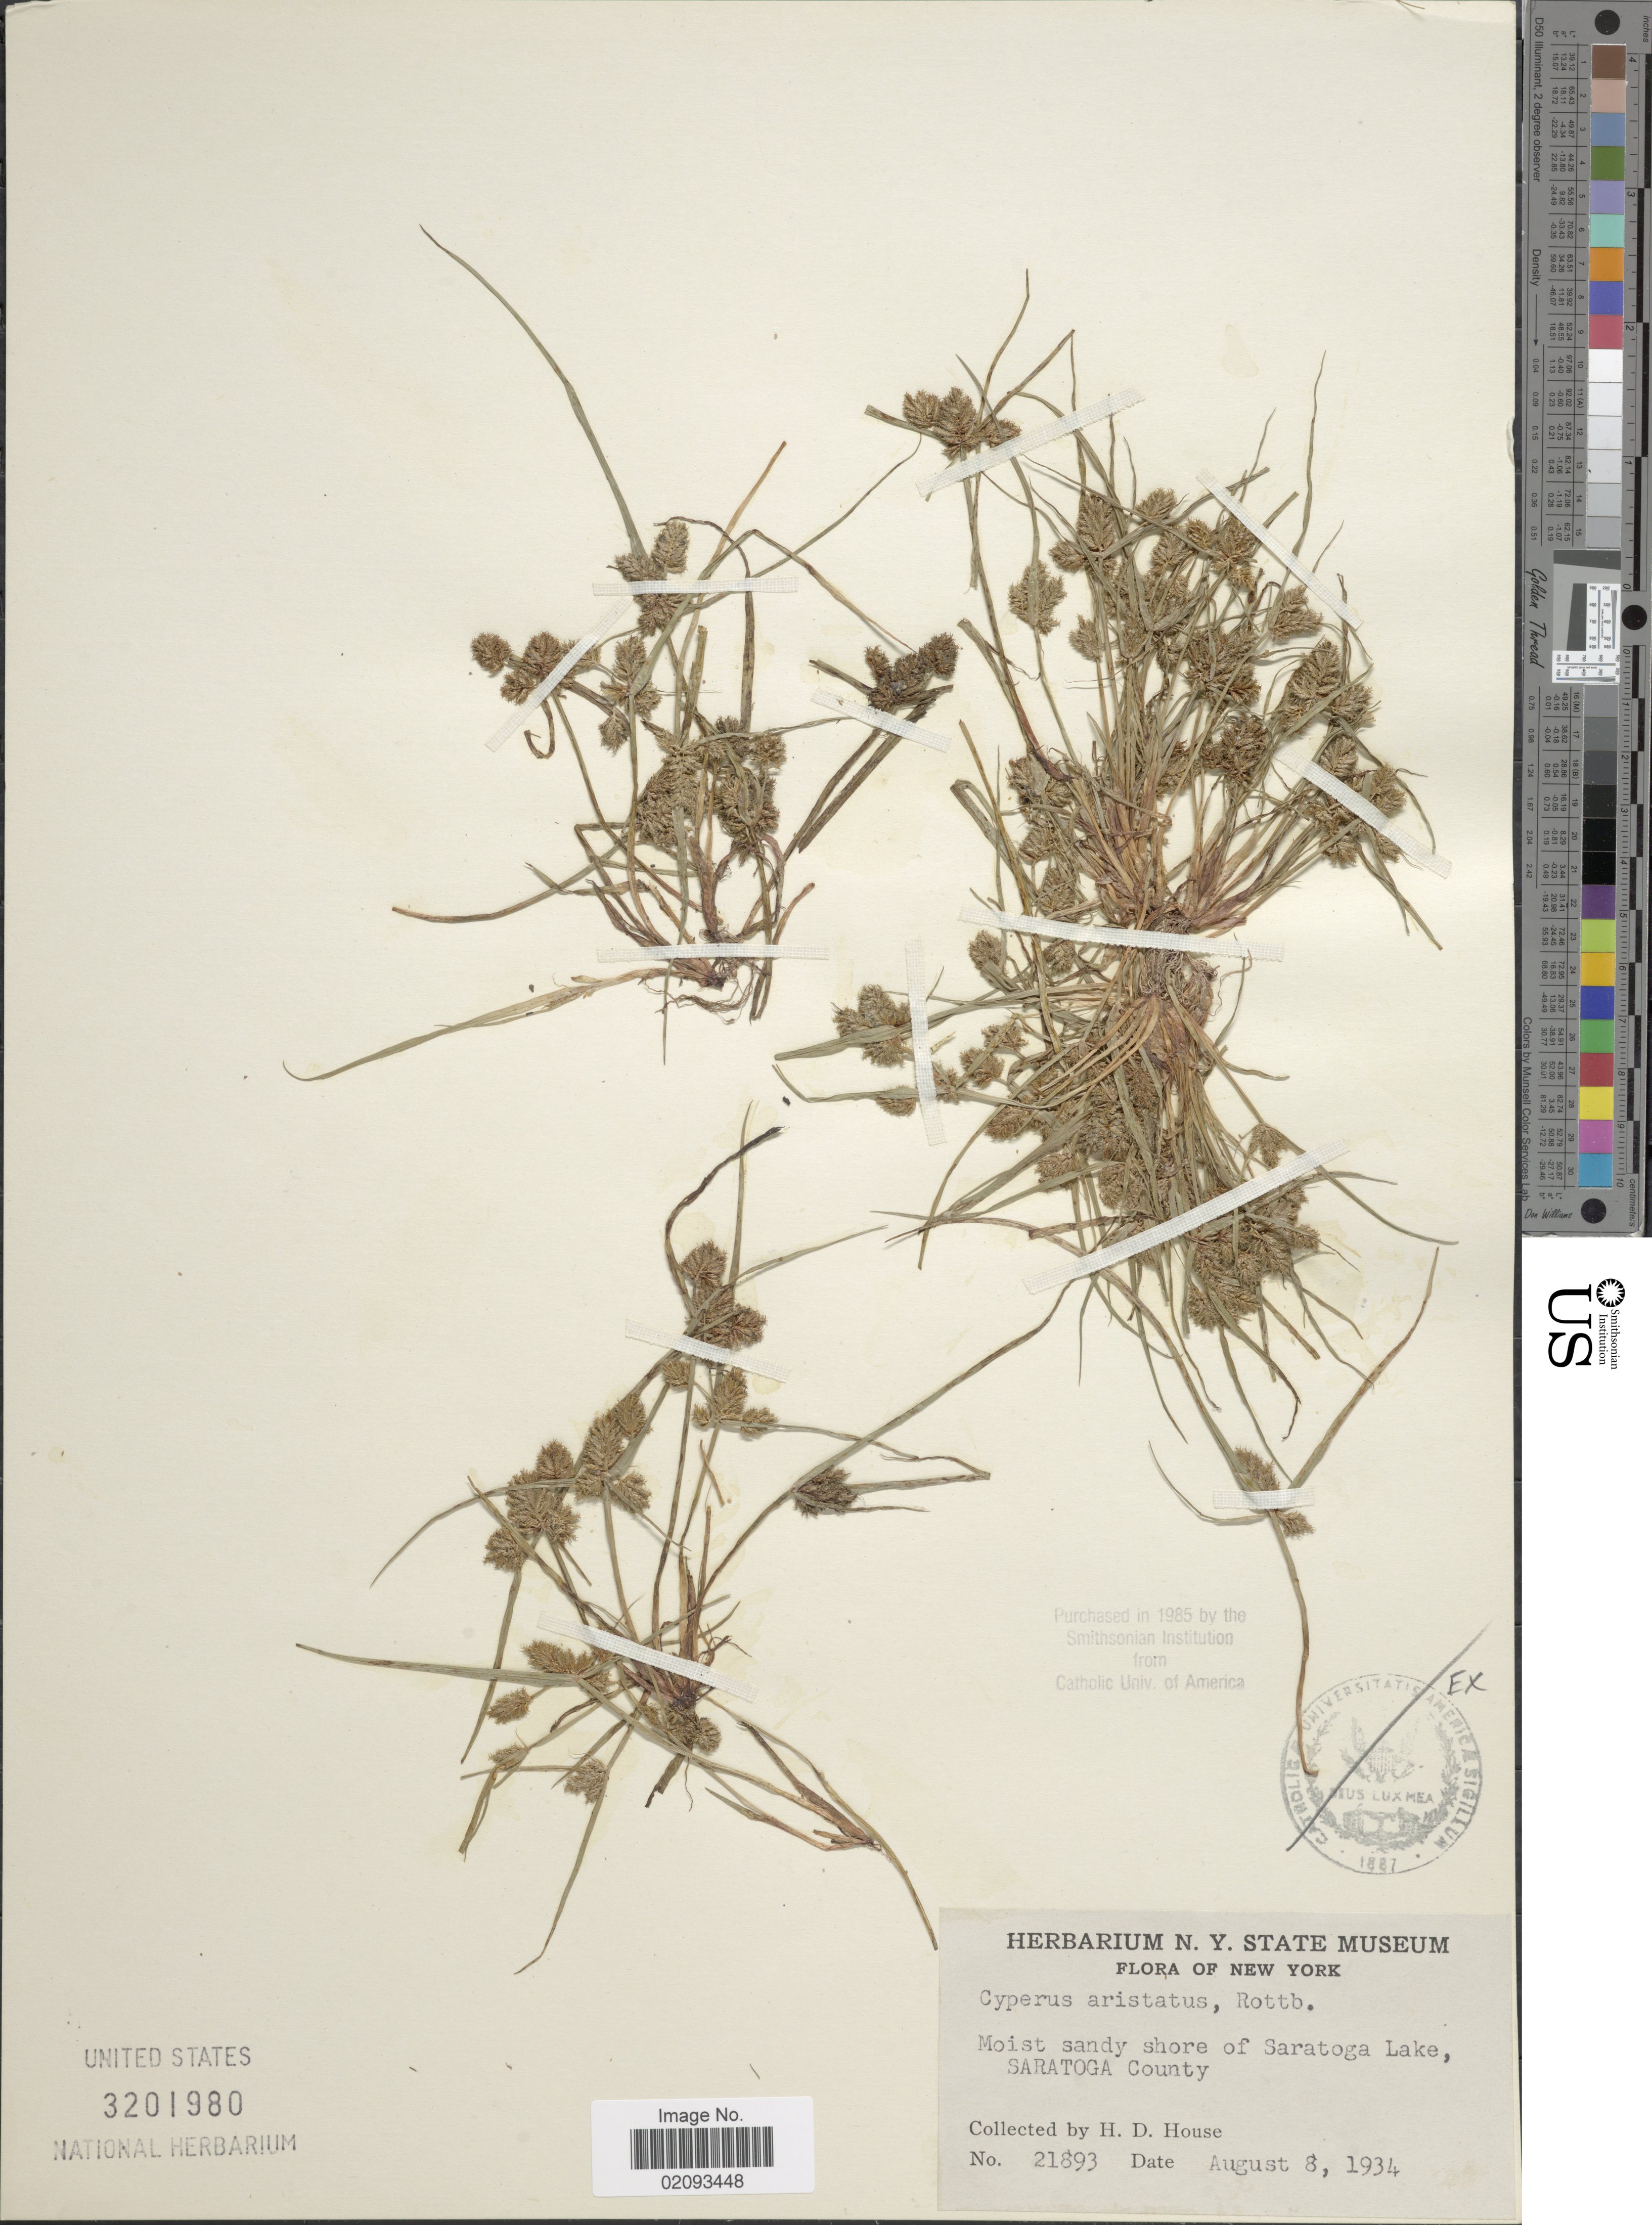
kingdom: Plantae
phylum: Tracheophyta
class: Liliopsida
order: Poales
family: Cyperaceae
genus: Cyperus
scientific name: Cyperus squarrosus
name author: L.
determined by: Strong, Mark T., (BOT), Smithsonian Institution - National Museum of Natural History (UNITED STATES)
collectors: H. D. House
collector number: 21893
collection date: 1934-08-08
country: United States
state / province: New York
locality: Shore of Saratoga Lake, Saratoga County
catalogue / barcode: US 3201980